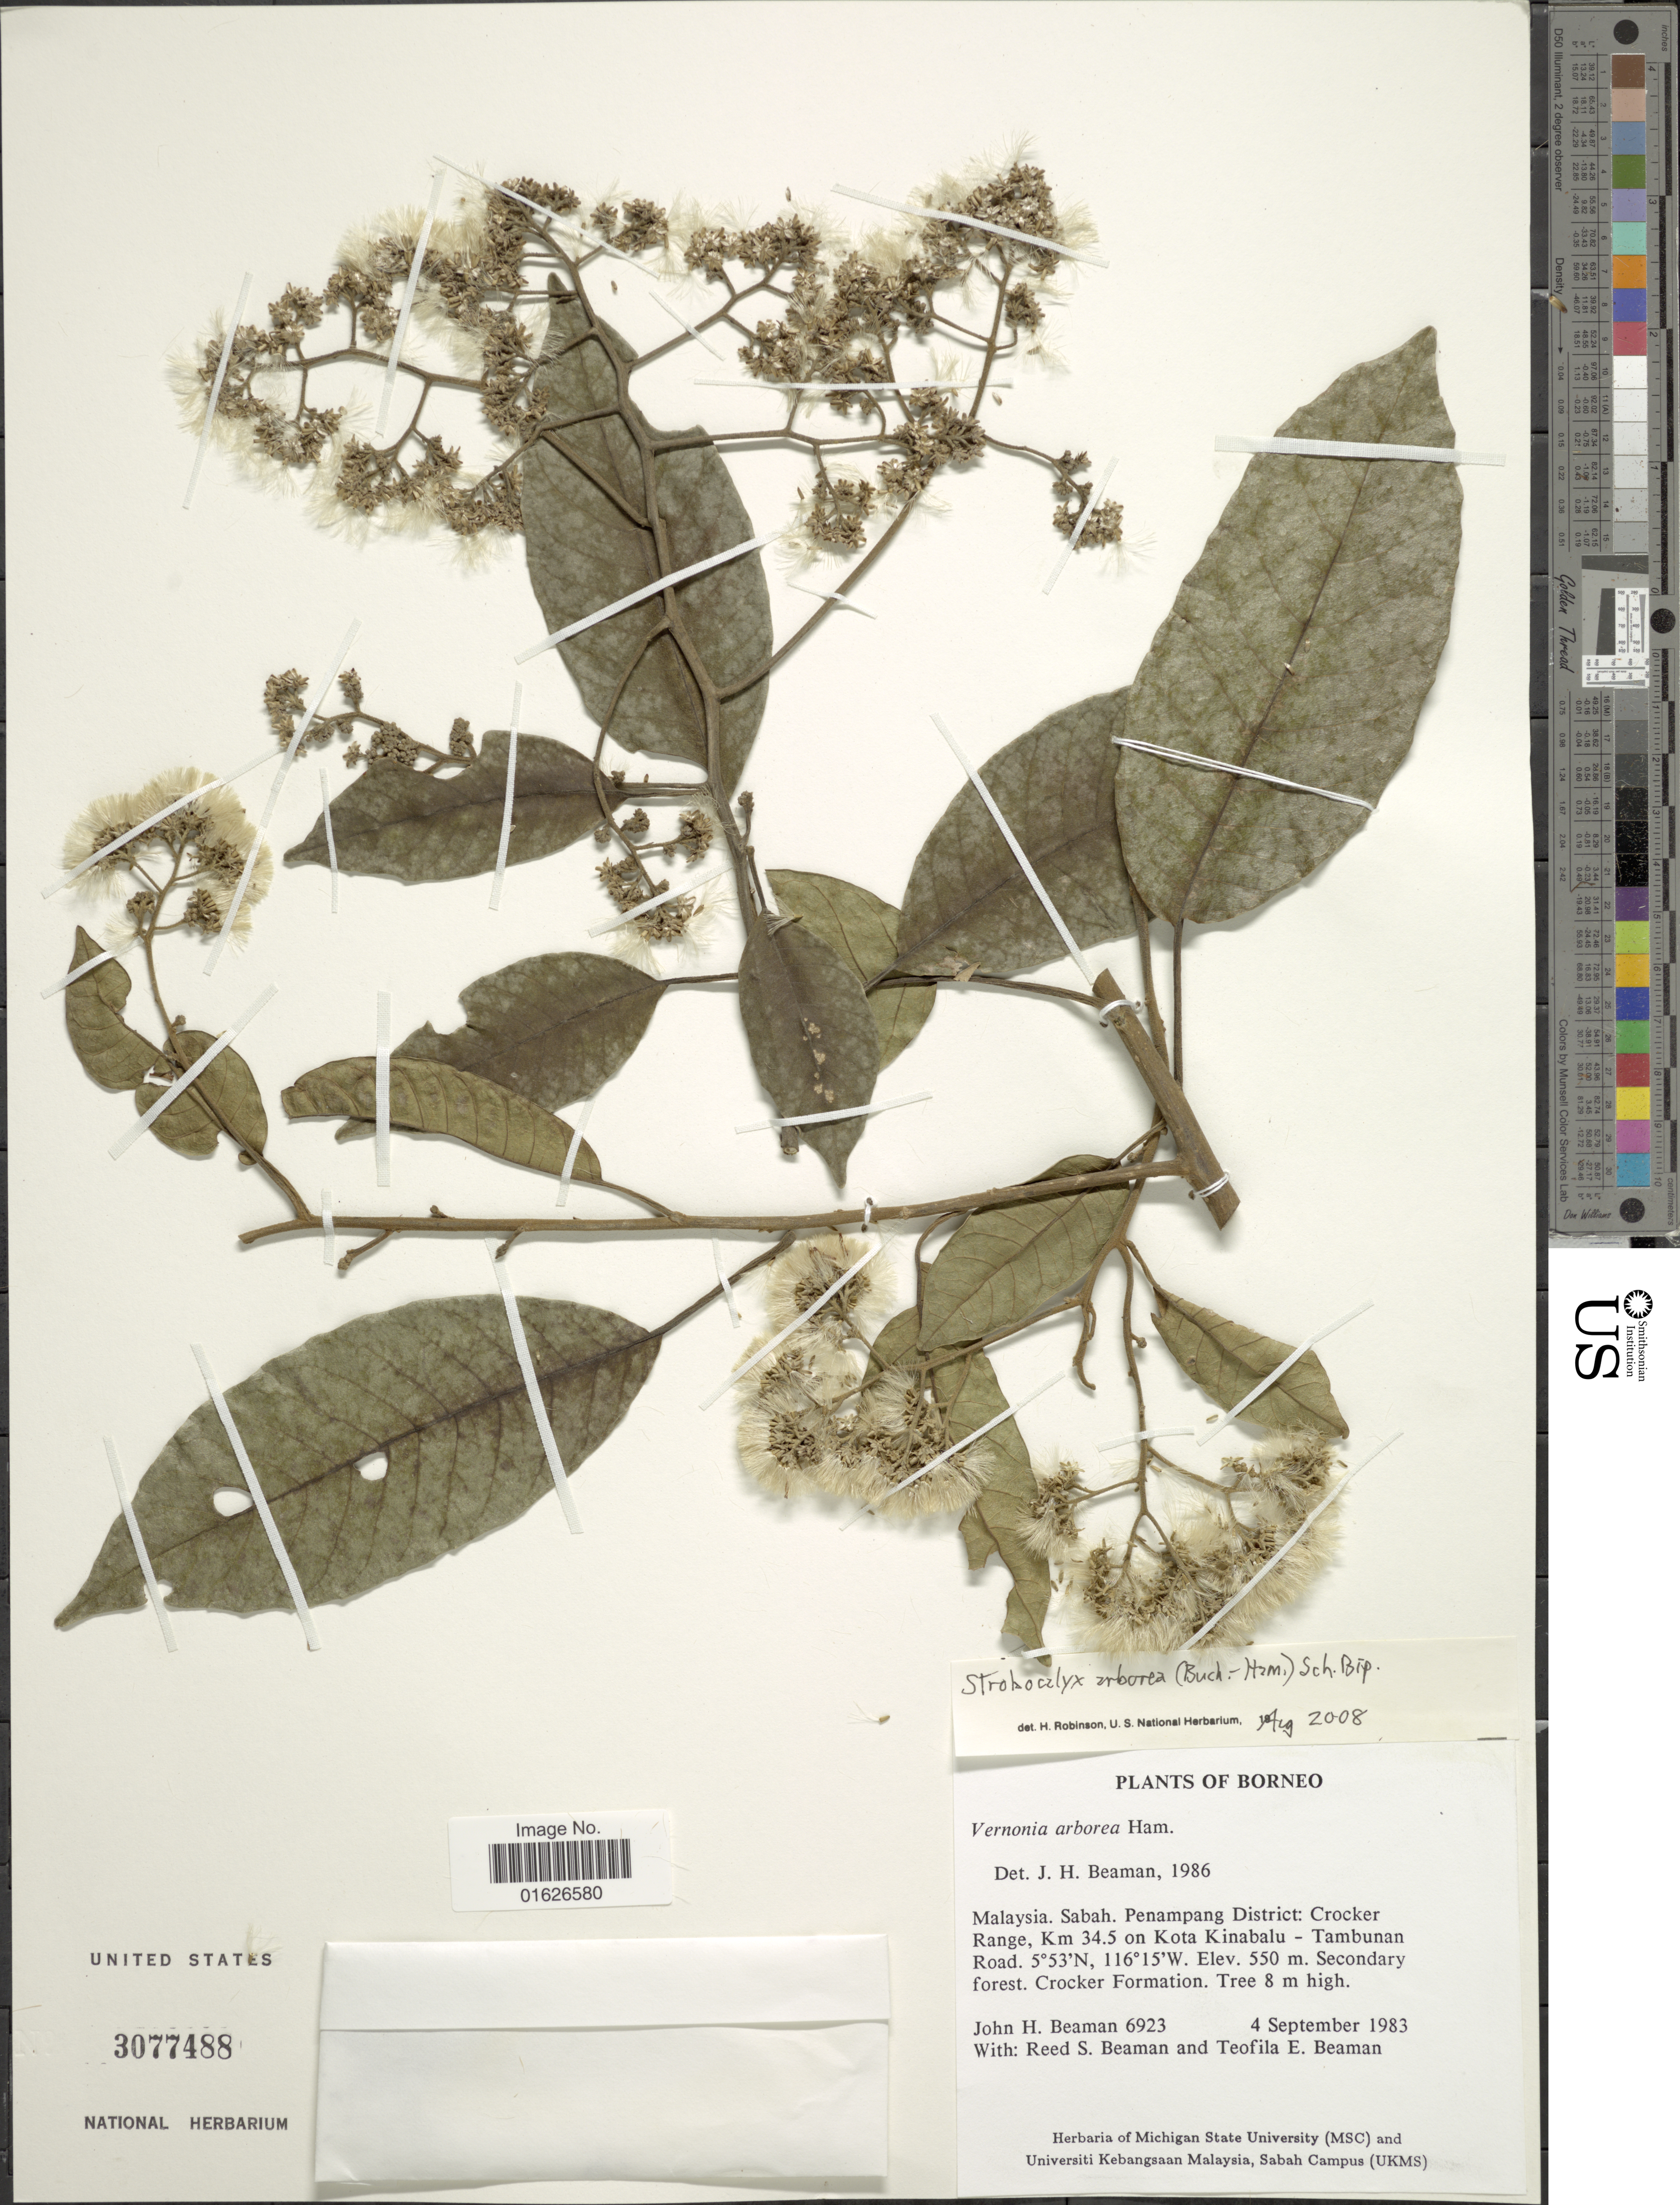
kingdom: Plantae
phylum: Tracheophyta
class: Magnoliopsida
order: Asterales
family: Asteraceae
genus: Strobocalyx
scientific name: Strobocalyx arborea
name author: (Buch.-Ham.) Sch. Bip.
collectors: J. H. Beaman, R. S. Beaman & T. E. Beaman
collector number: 6933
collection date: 1983-09-04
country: Malaysia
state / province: Sabah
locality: Borneo, Malaysia Sabah, Penampang District; Crocker Range, Km 34.5 on Kota Kinabalu - Tambunan Road.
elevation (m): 550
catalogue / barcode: US 3077488